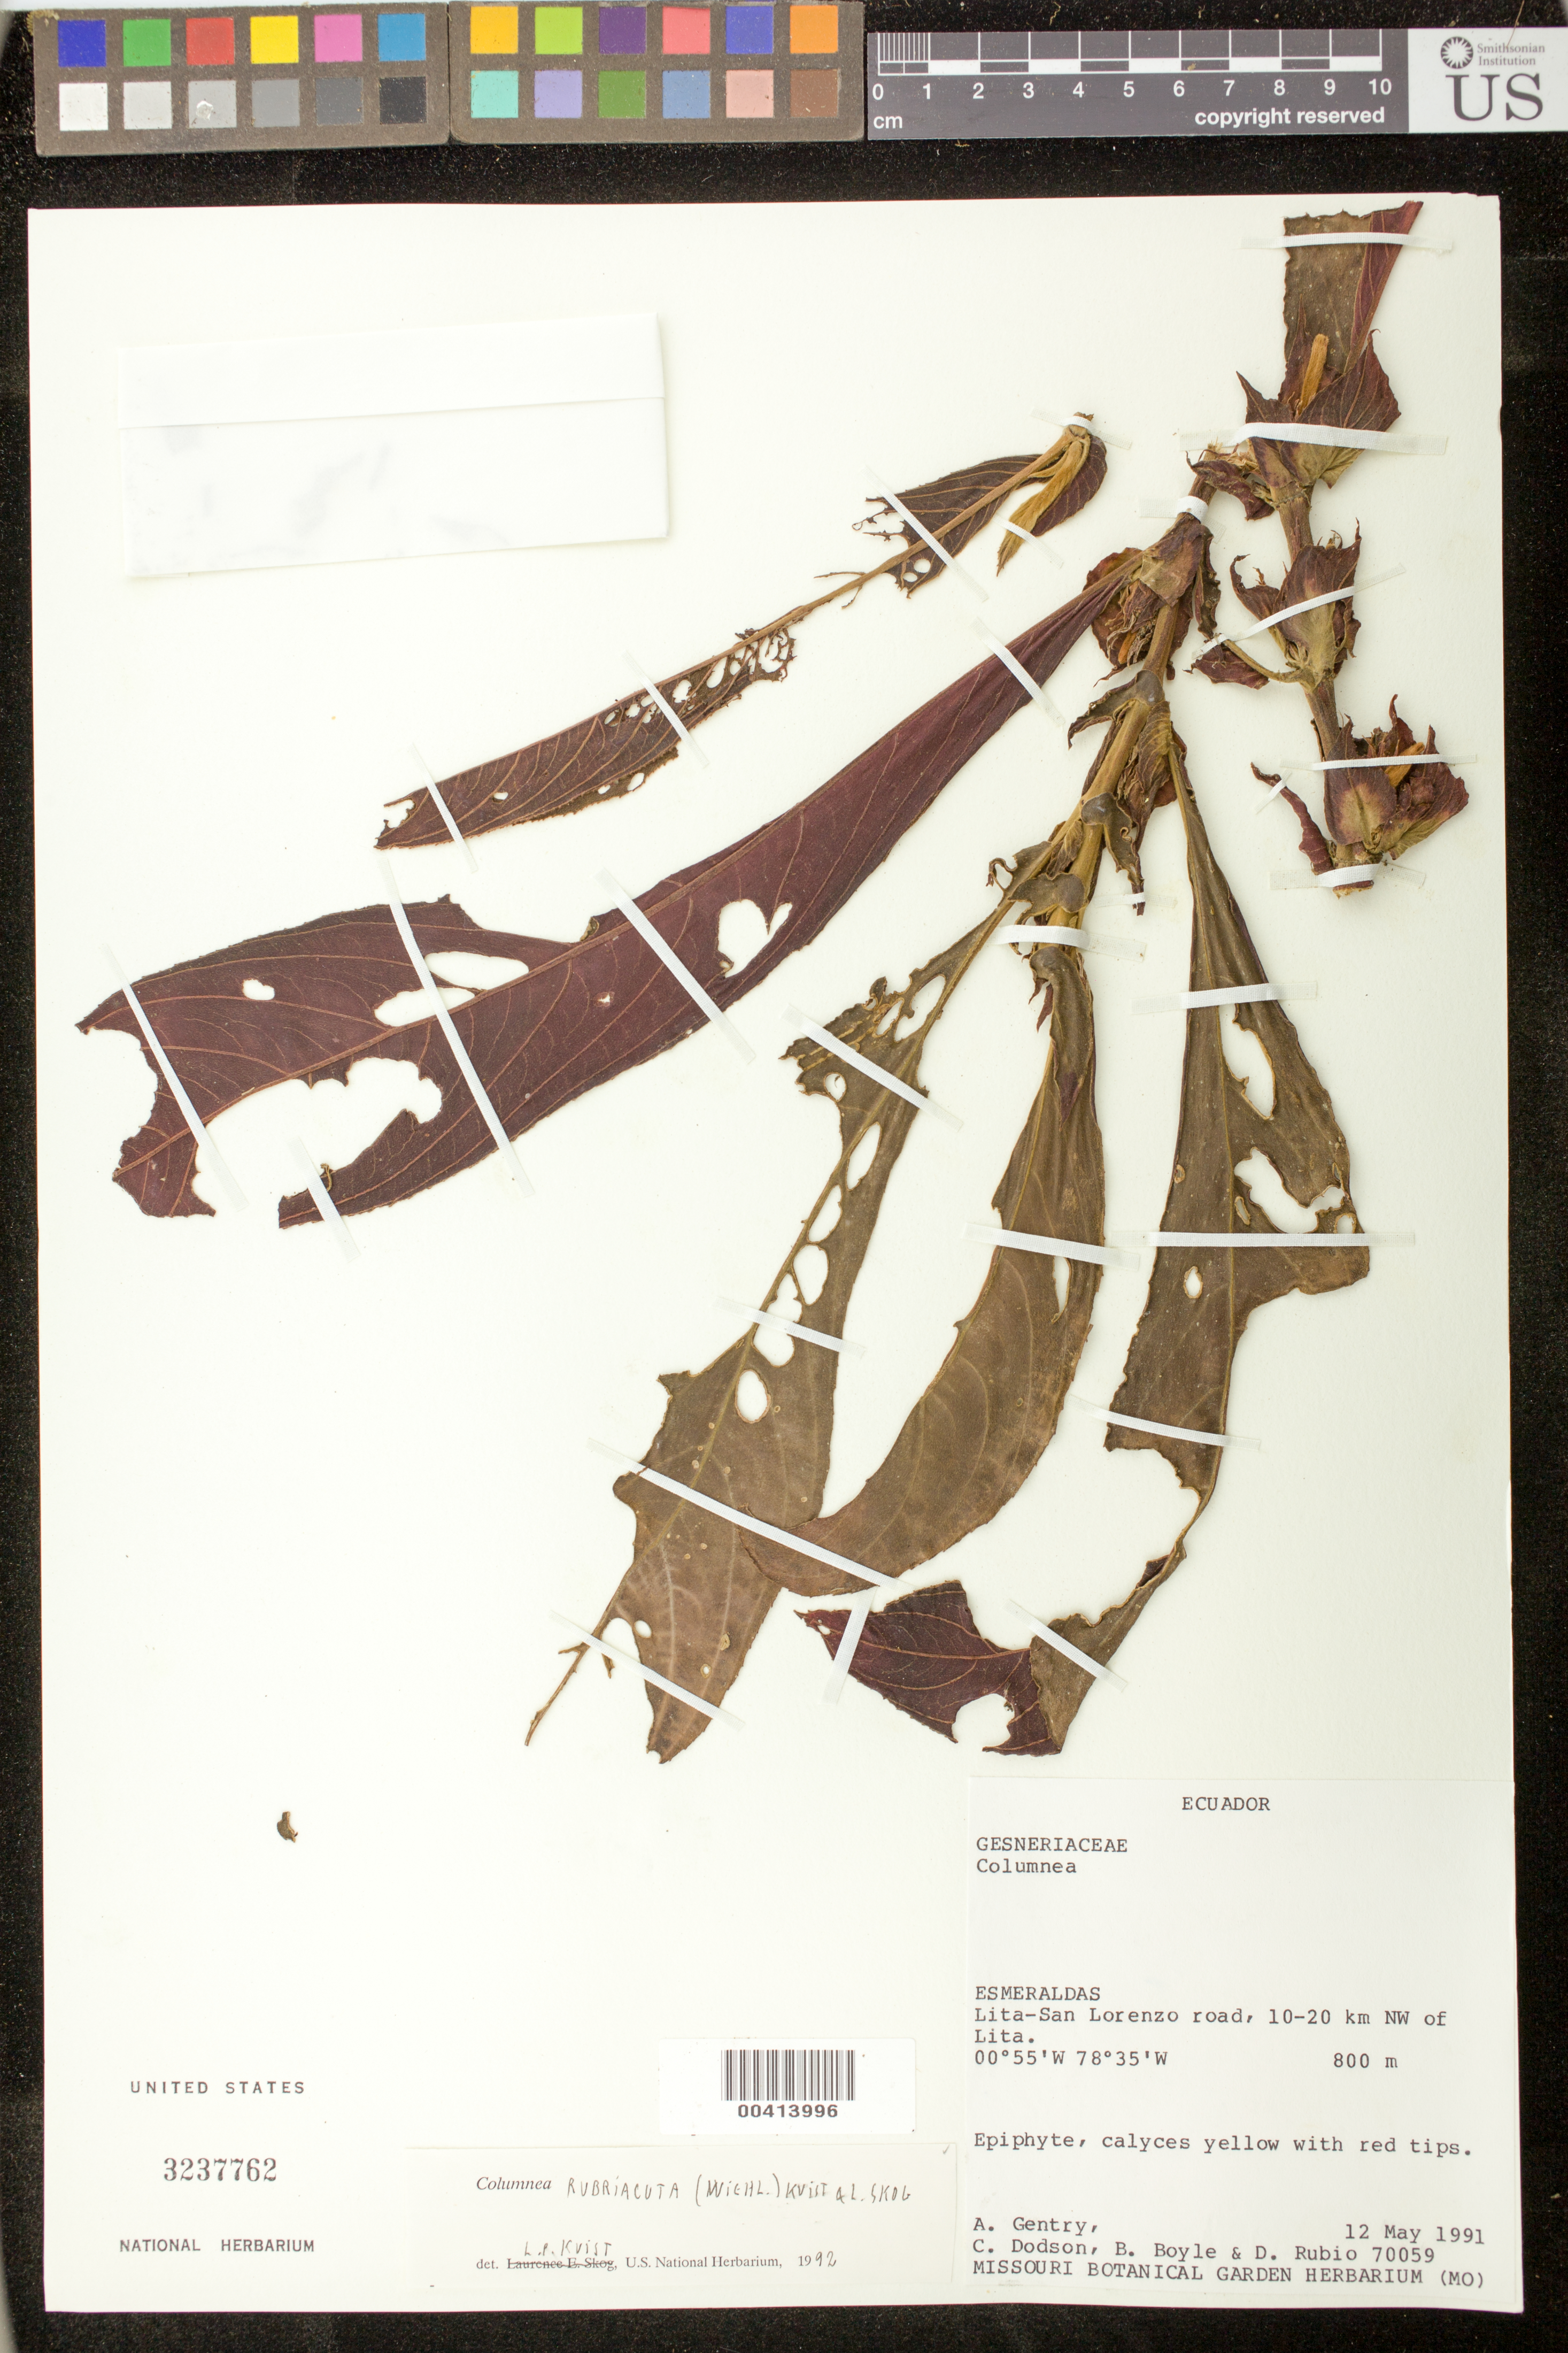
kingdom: Plantae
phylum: Tracheophyta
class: Magnoliopsida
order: Lamiales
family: Gesneriaceae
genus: Columnea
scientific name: Columnea rubriacuta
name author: (Wiehler) L.P. Kvist & L.E. Skog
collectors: A. H. Gentry, C. Dodson, B. Boyle & D. Rubio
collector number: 70059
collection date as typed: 12 May 1990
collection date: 1990-05-12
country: Ecuador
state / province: Esmeraldas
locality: Lita-San Lorenzo road, 10-20 km NW of Lita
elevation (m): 800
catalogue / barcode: US 3237762